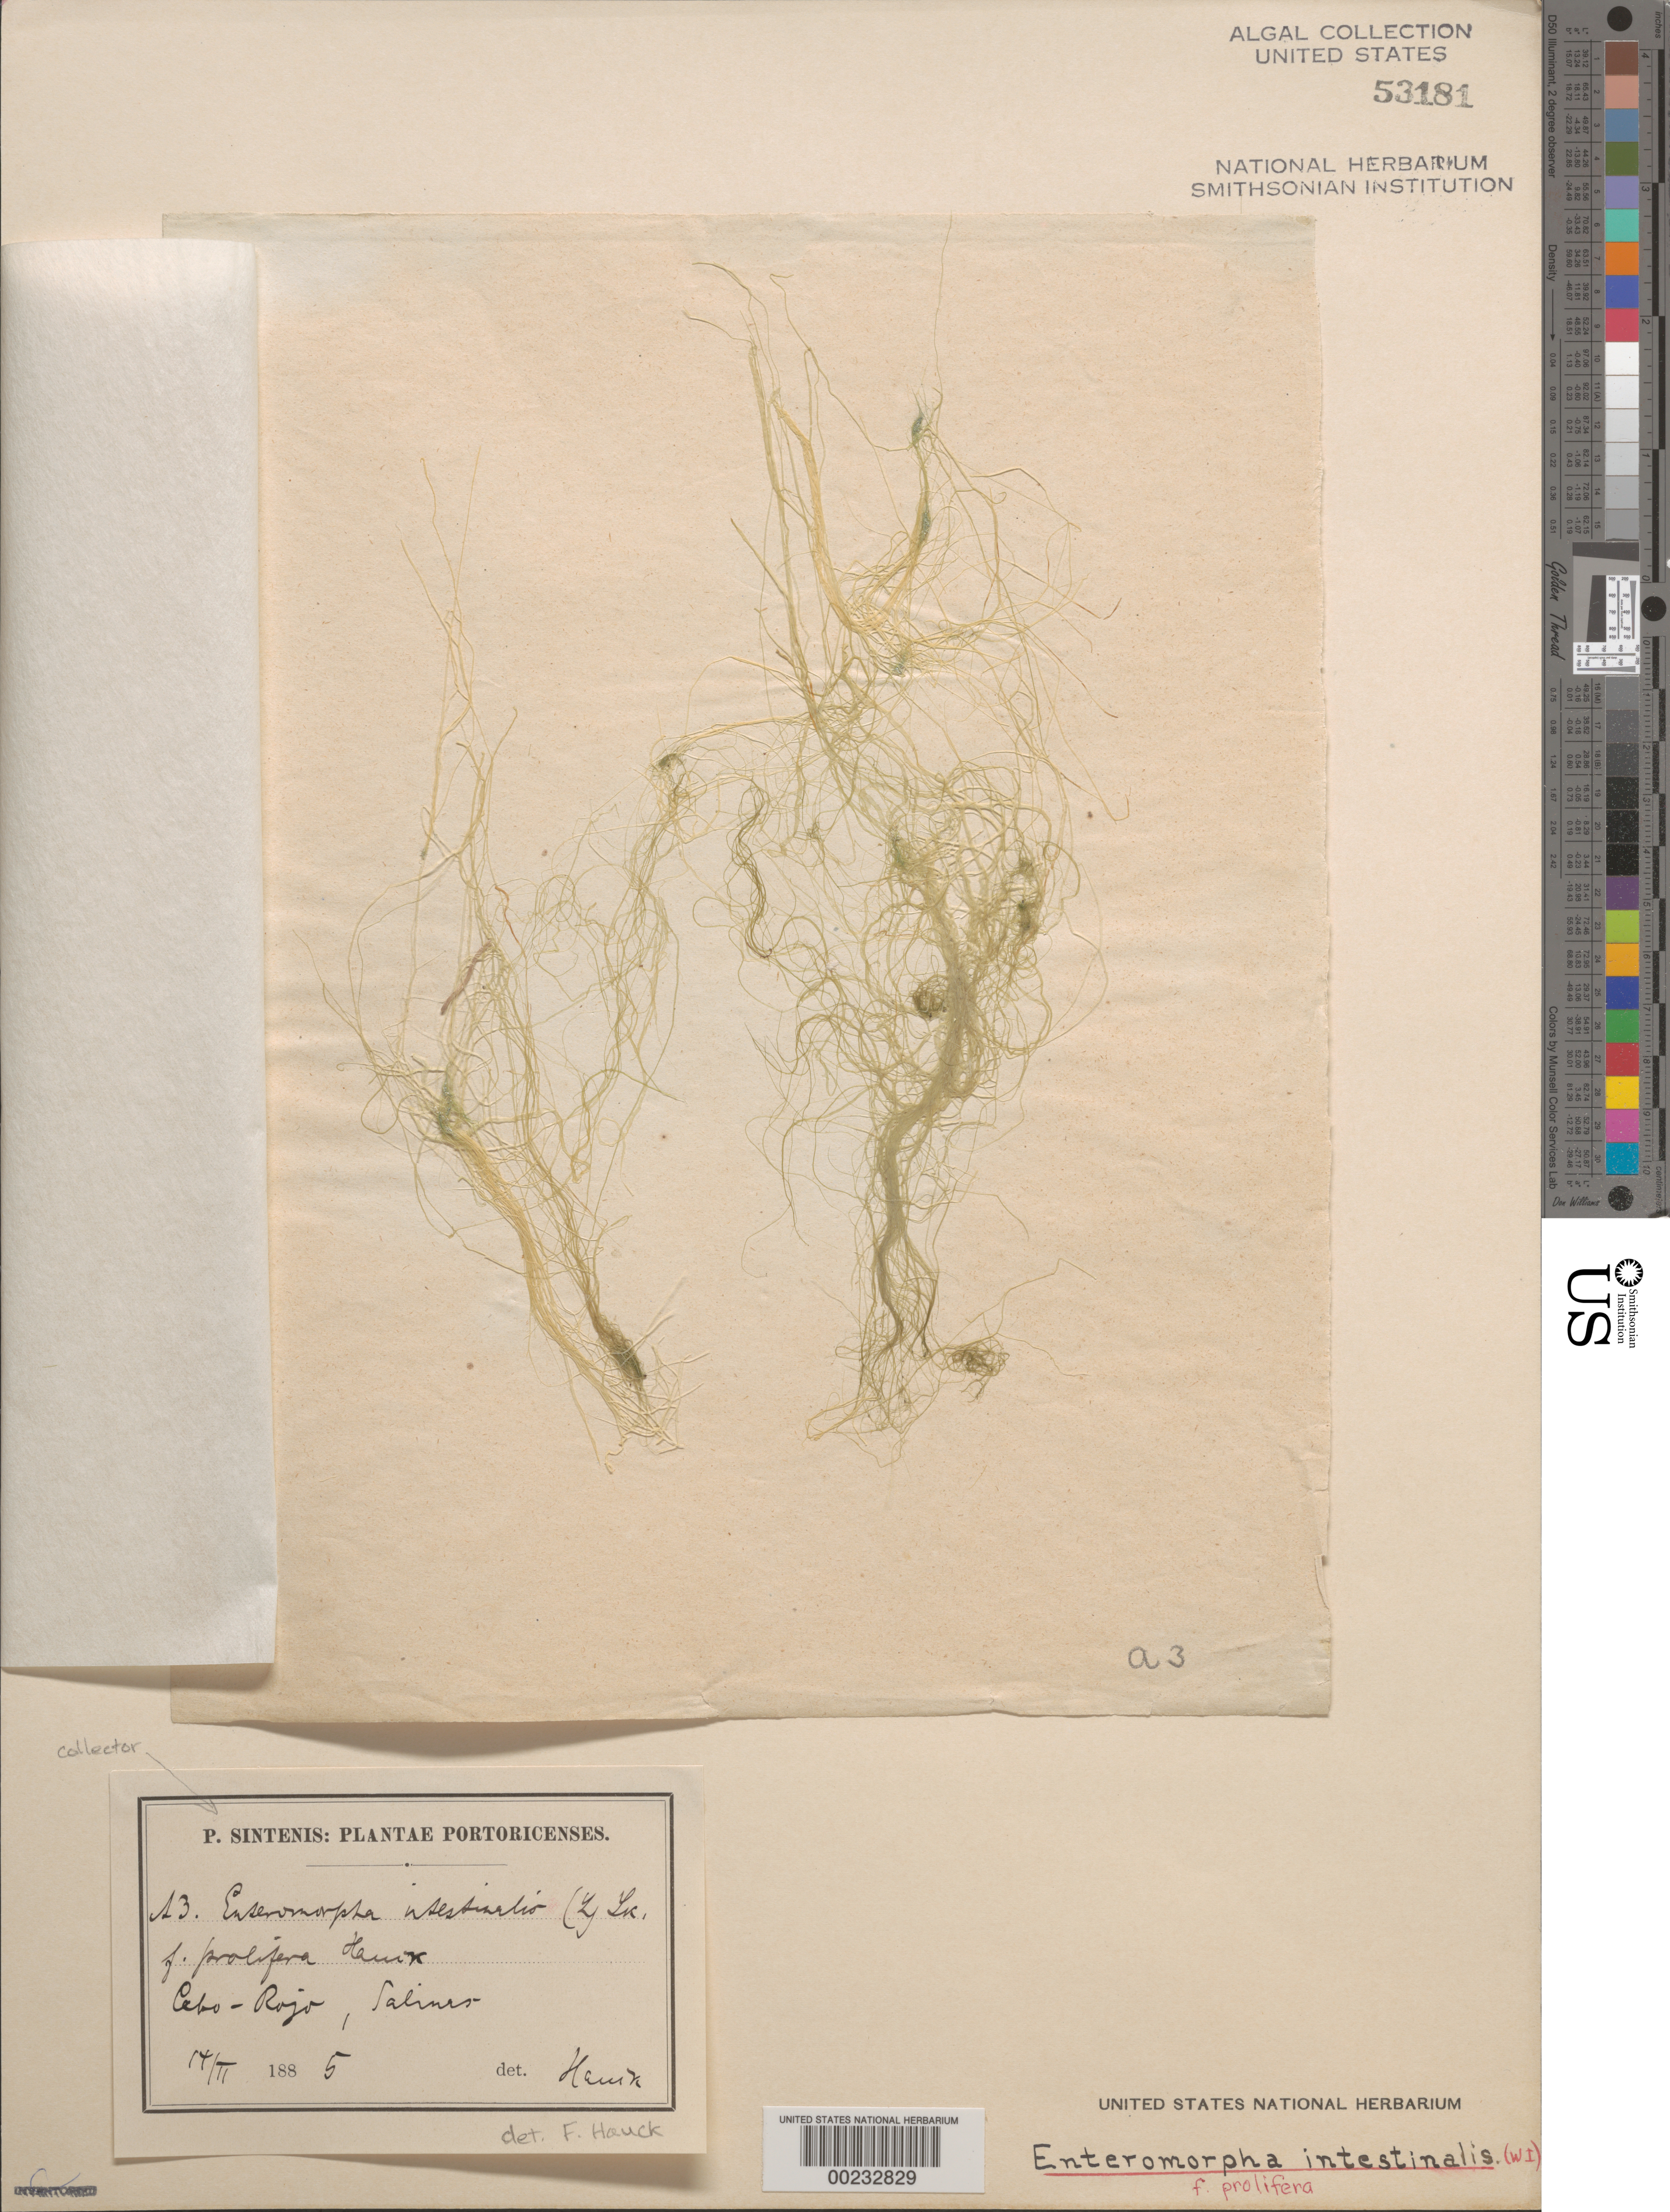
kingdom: Plantae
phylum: Chlorophyta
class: Ulvophyceae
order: Ulvales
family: Ulvaceae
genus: Ulva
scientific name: Ulva intestinalis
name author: L.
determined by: Algae name updating Project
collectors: P. Sintenis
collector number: A3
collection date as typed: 14 Feb 1885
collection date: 1885-02-14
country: Puerto Rico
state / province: Cabo Rojo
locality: Salinas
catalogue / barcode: US 53181